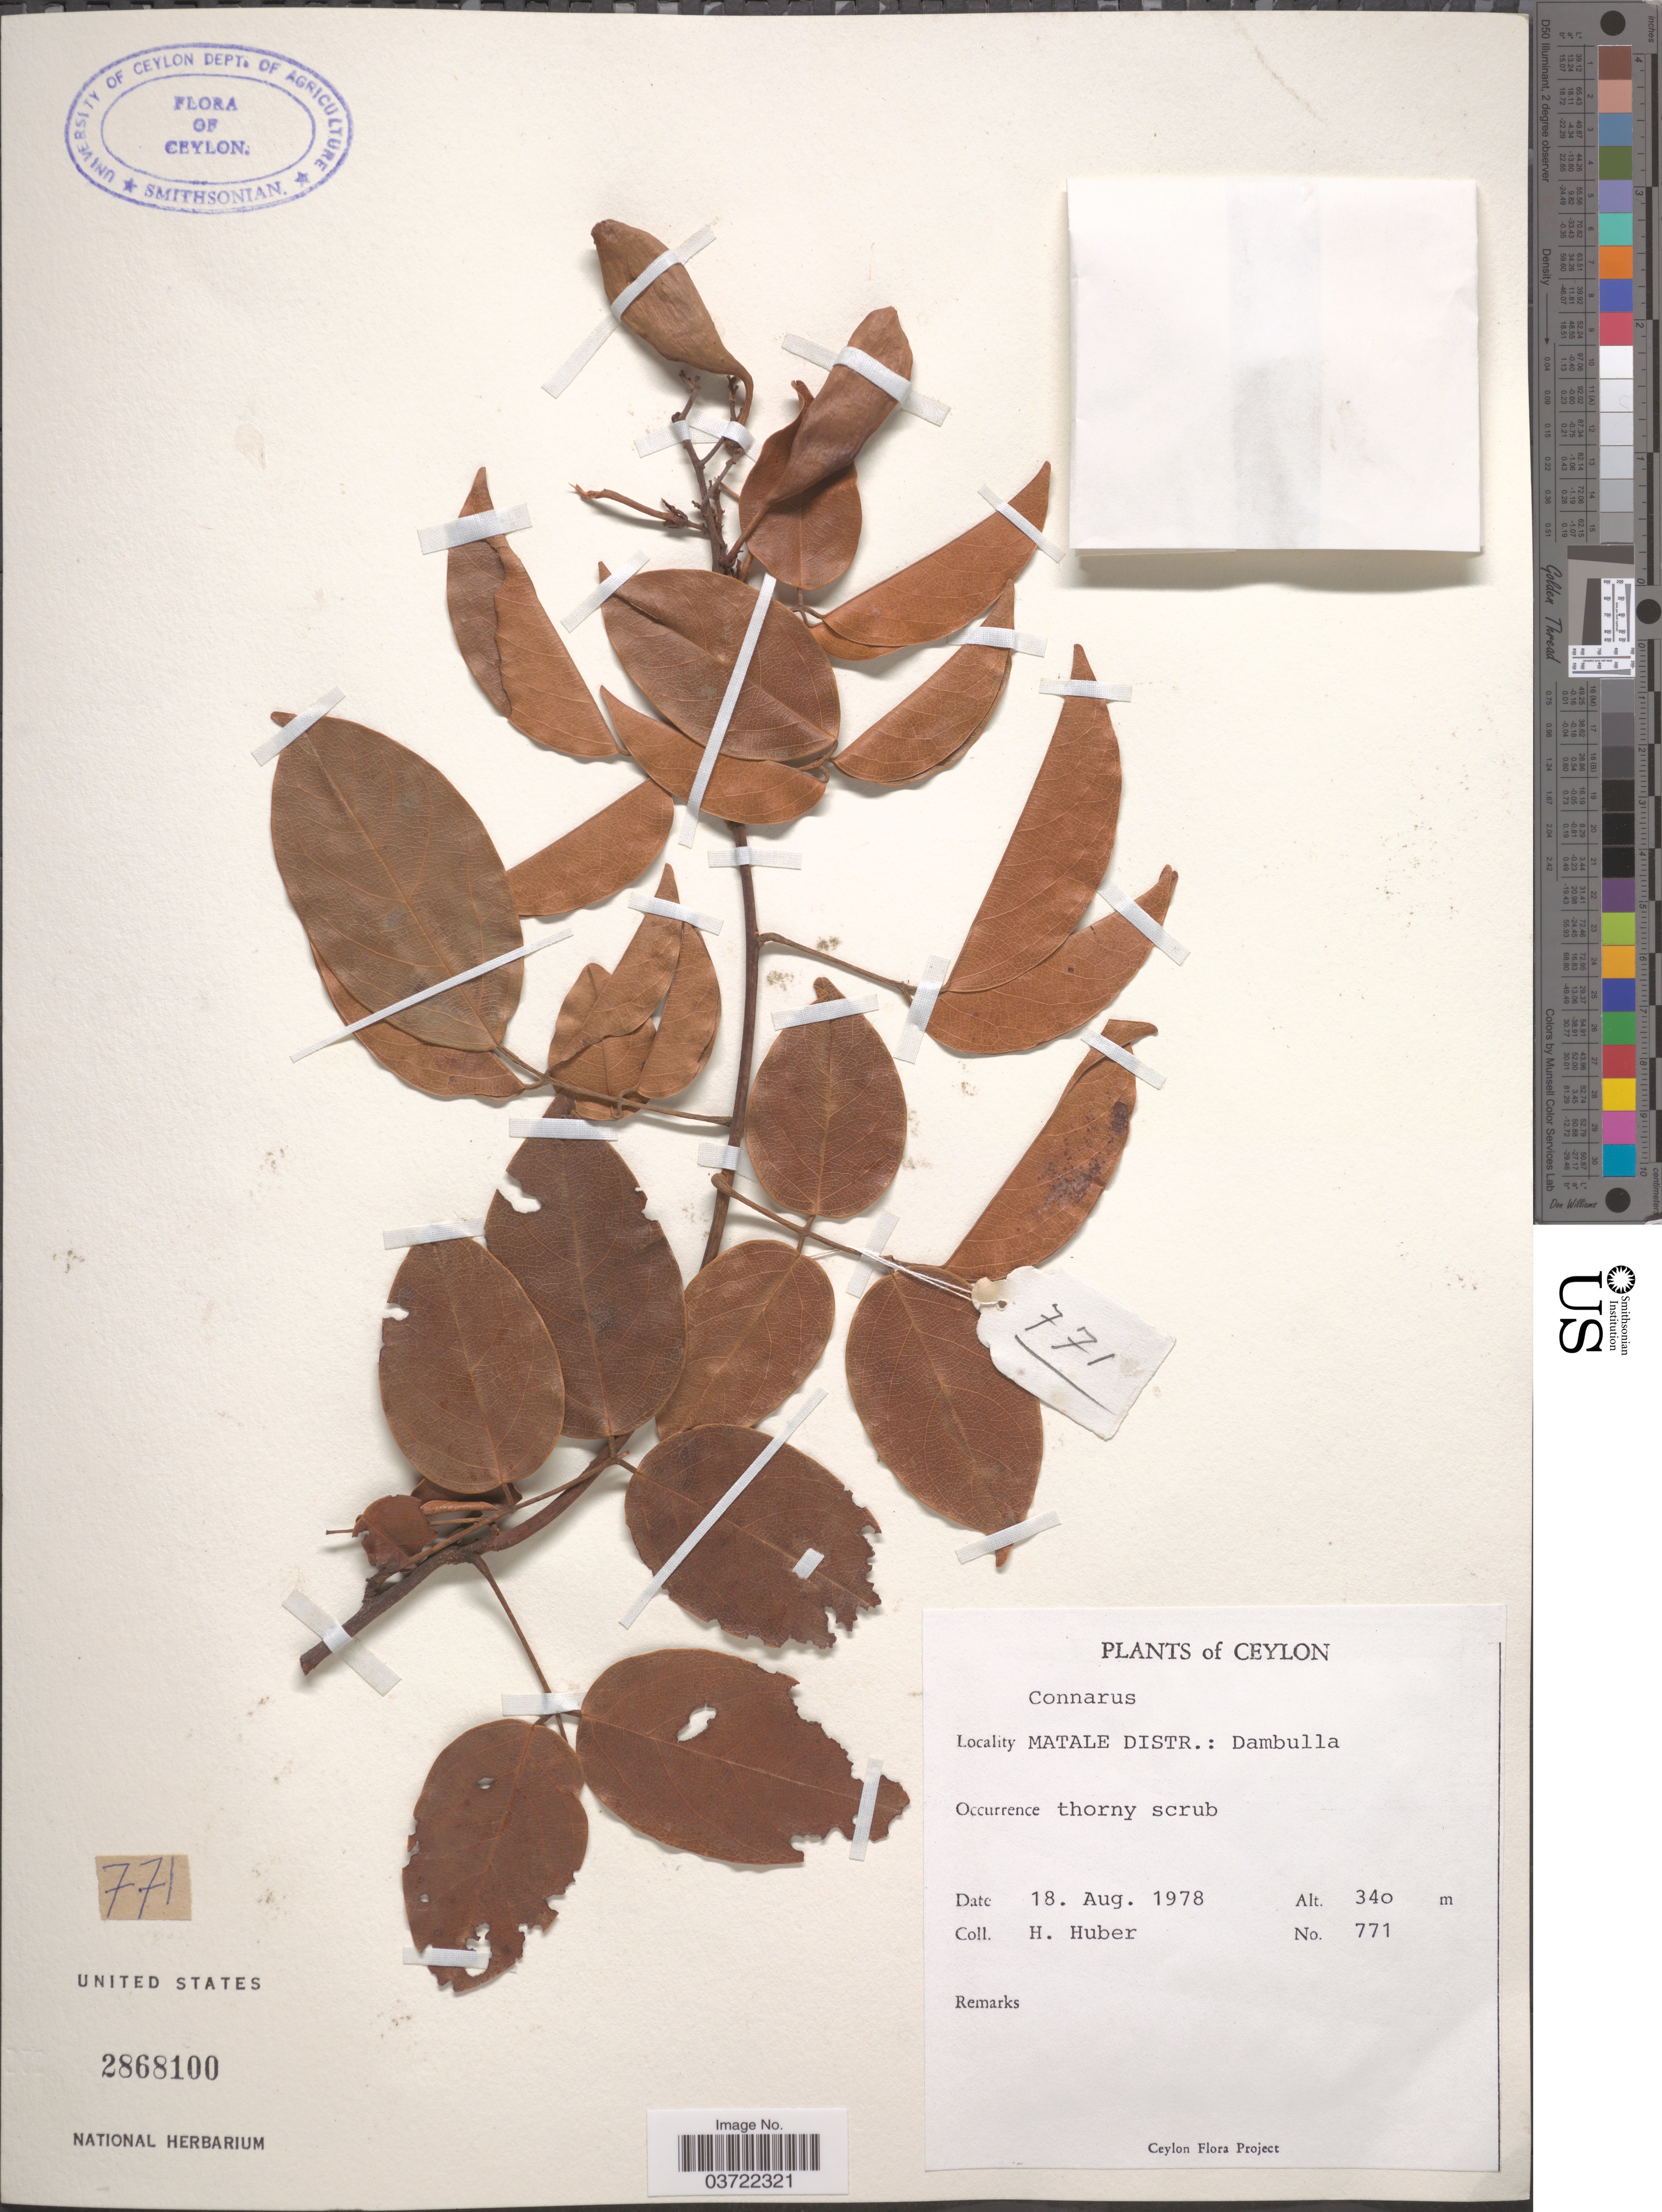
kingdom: Plantae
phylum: Tracheophyta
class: Magnoliopsida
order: Oxalidales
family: Connaraceae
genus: Connarus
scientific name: Connarus sp.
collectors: H. Huber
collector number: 771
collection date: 1978-08-18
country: Sri Lanka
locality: Ceylon. Matale Distr.: Dambulla.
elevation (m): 340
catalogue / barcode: US 2868100